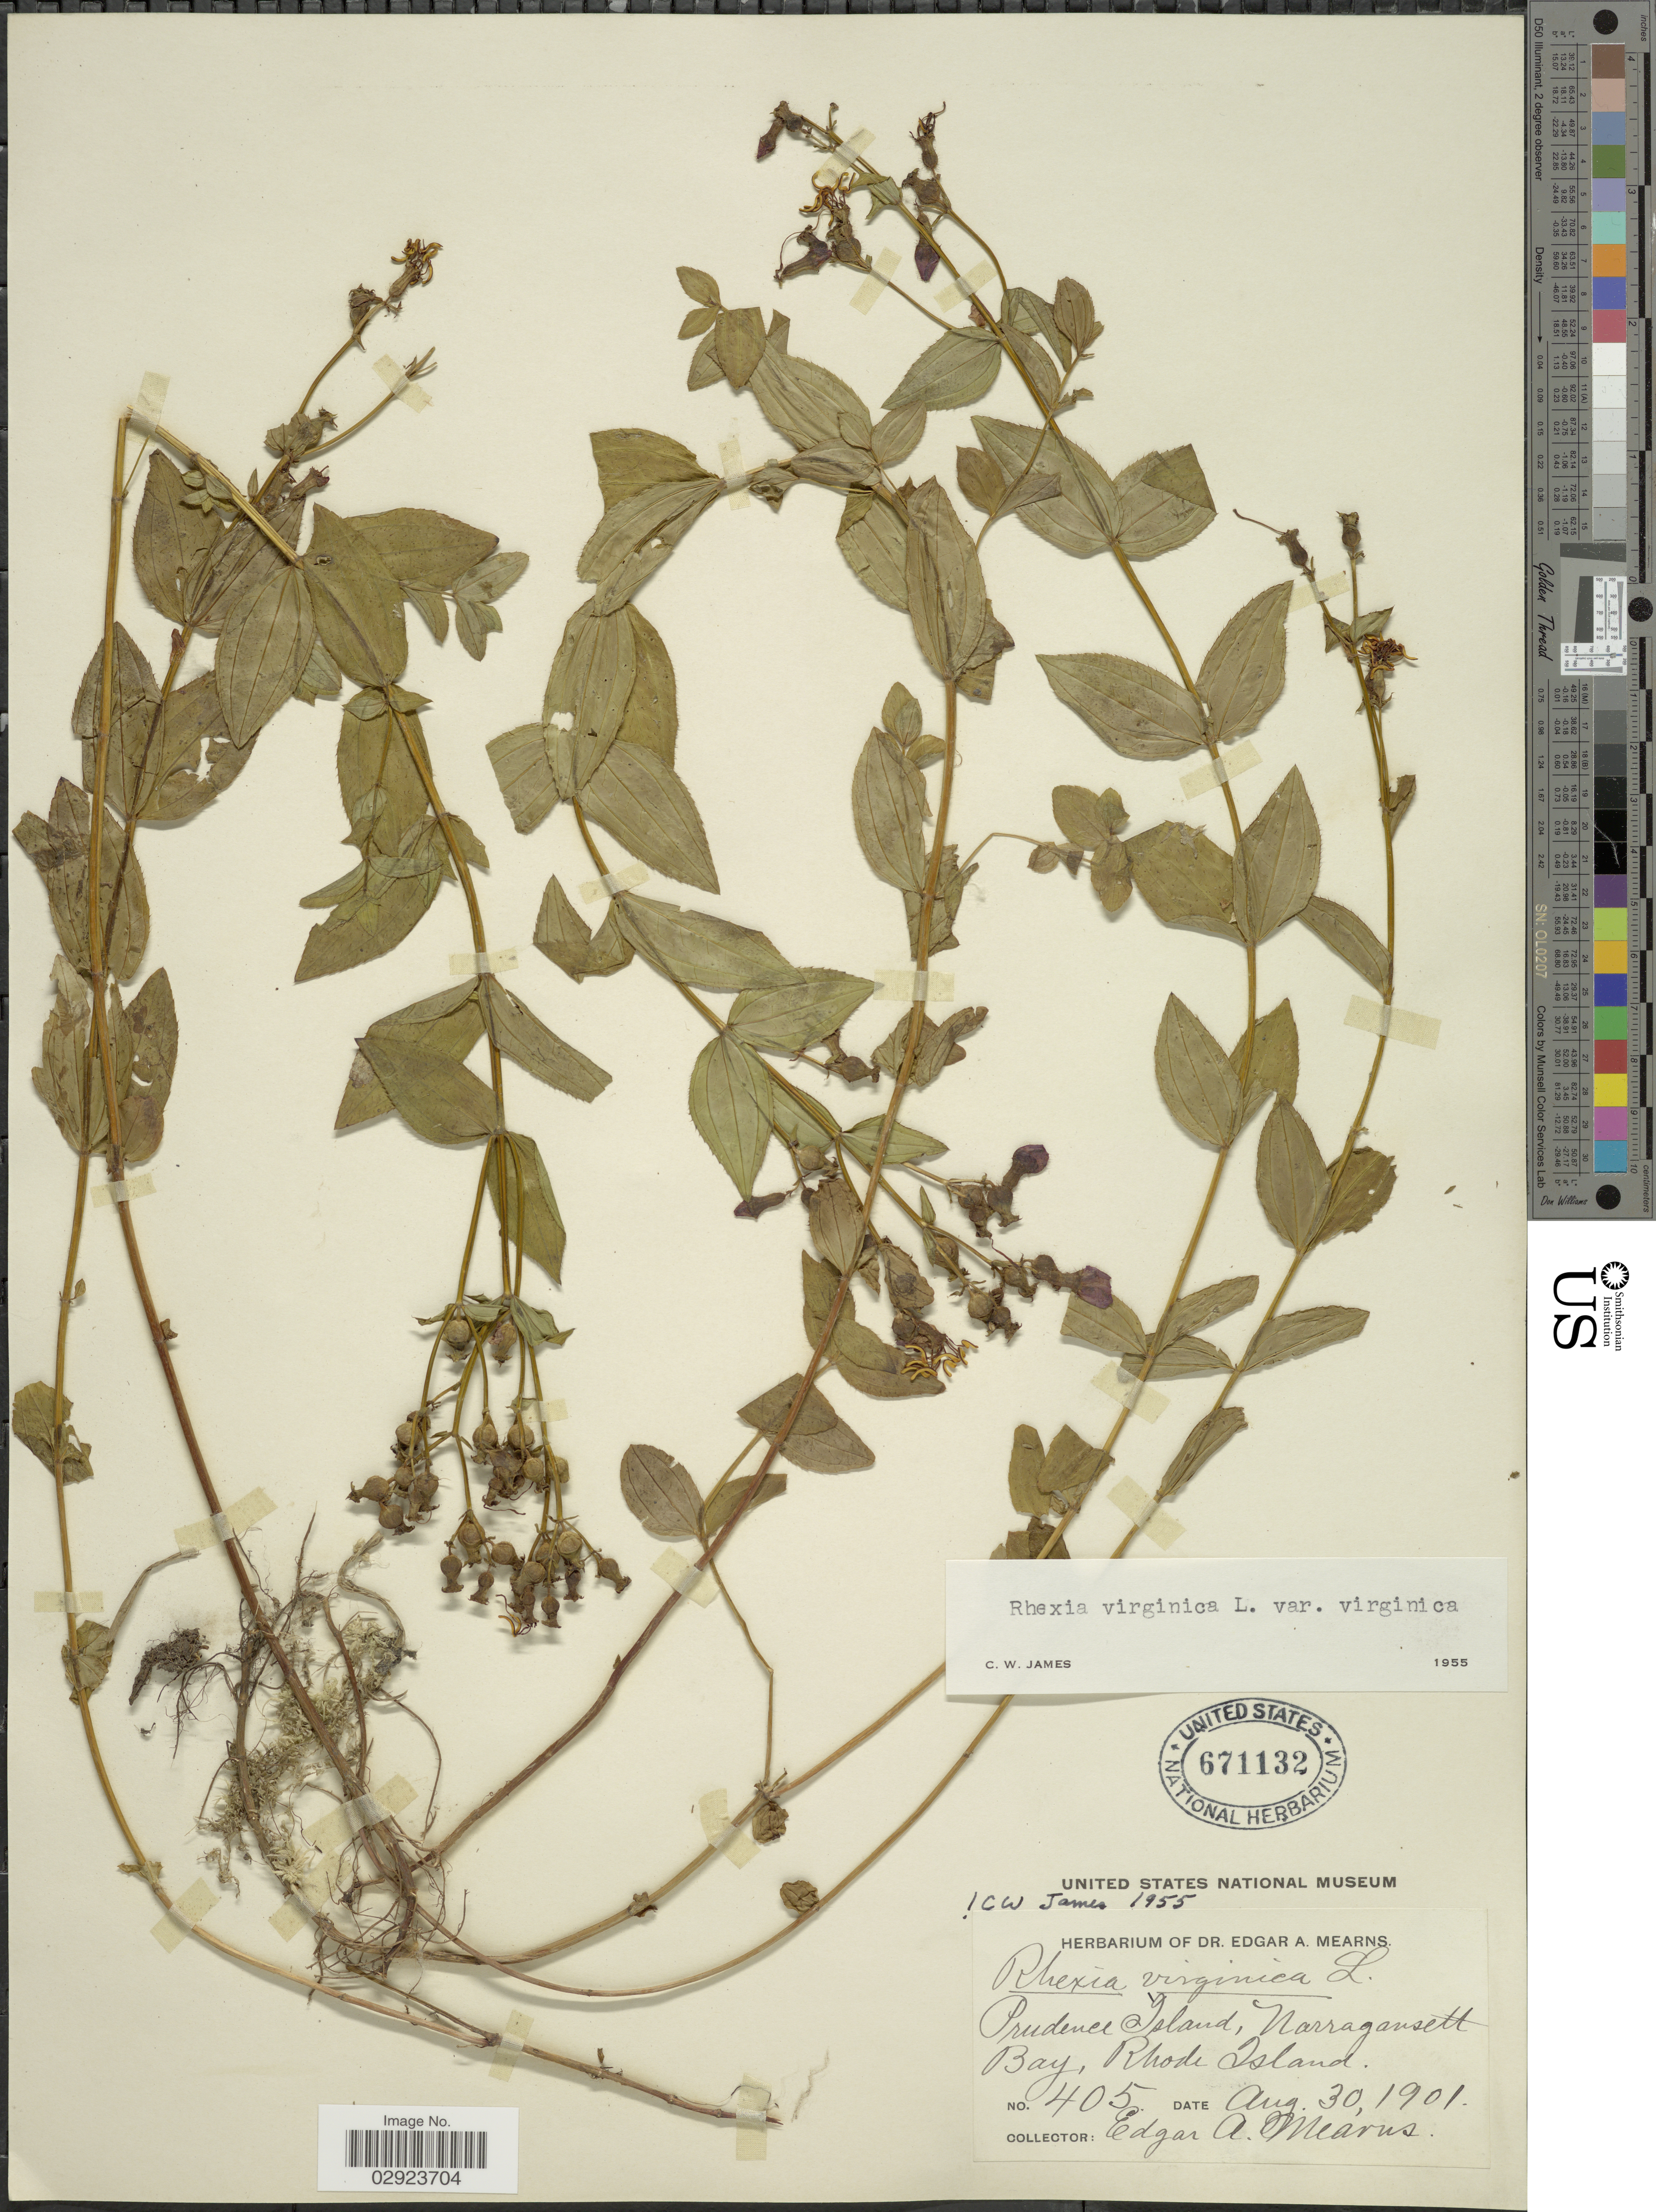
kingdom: Plantae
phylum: Tracheophyta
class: Magnoliopsida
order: Myrtales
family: Melastomataceae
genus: Rhexia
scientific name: Rhexia virginica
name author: L.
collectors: E. A. Mearns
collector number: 405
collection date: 1901-08-30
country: United States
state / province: Rhode Island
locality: Prudence Island, Narragansett Bay.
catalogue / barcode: US 671132